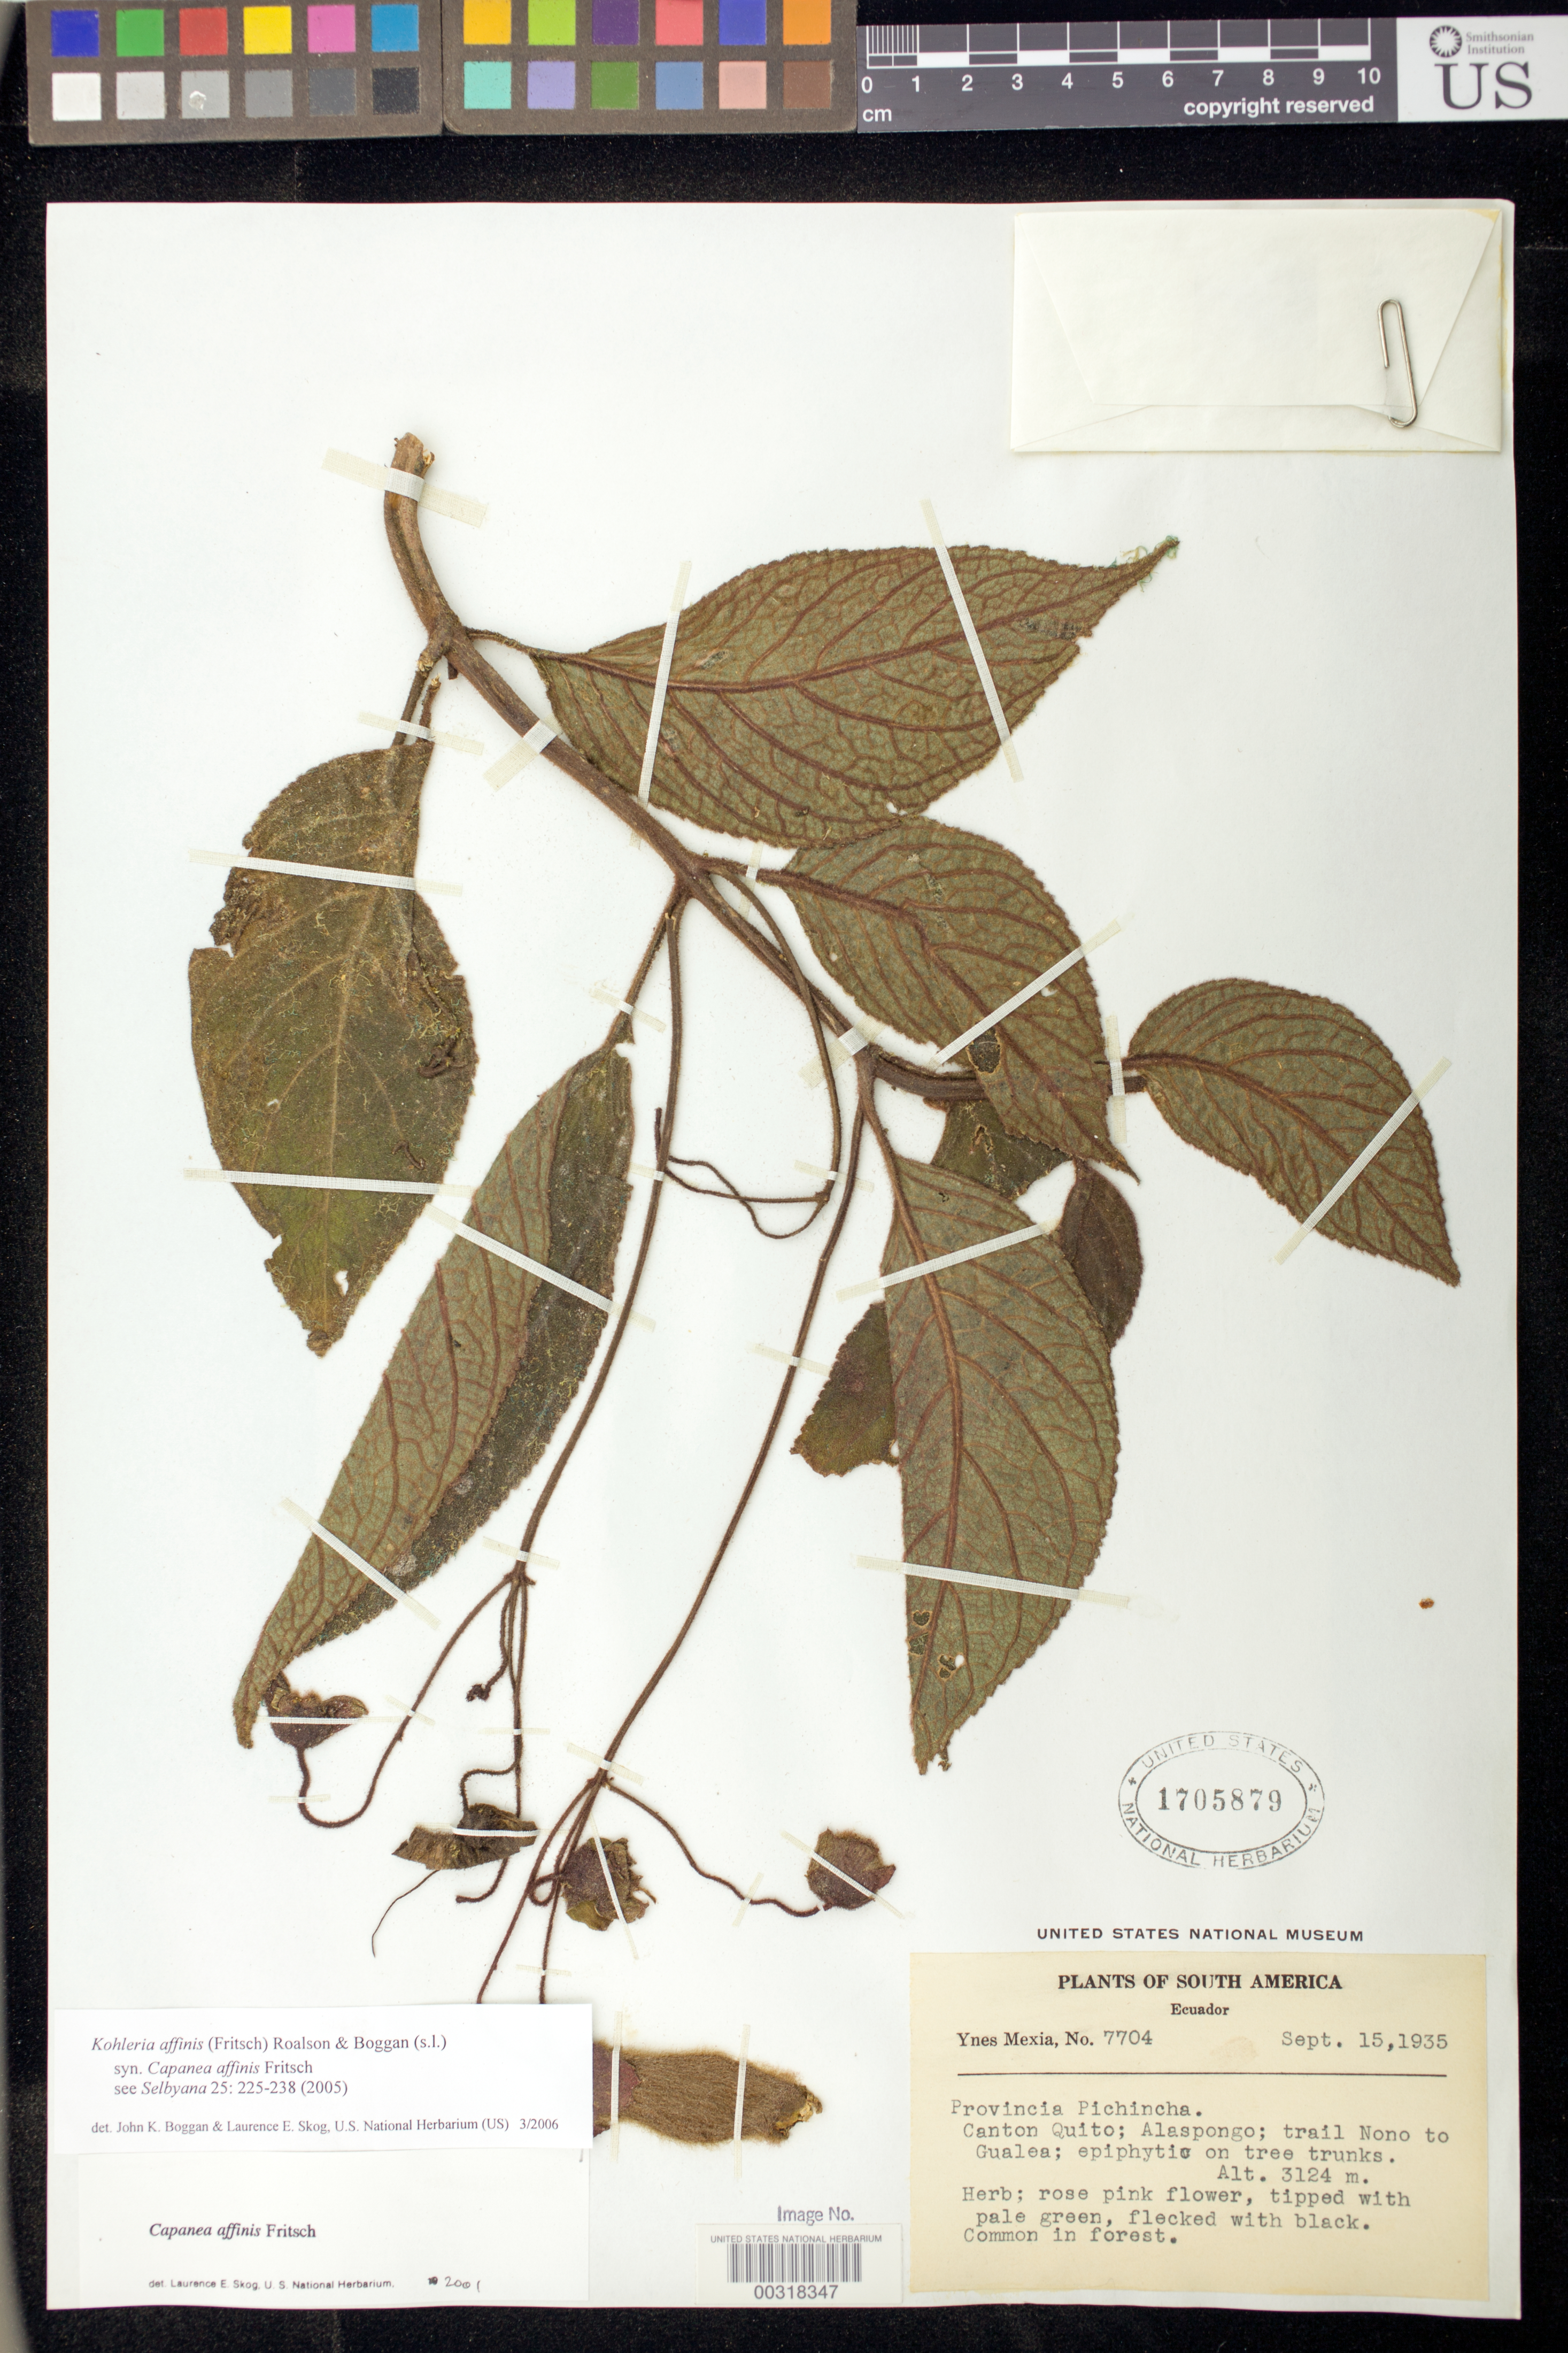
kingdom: Plantae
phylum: Tracheophyta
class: Magnoliopsida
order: Lamiales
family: Gesneriaceae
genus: Kohleria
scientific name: Kohleria affinis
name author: (Fritsch) Roalson & Boggan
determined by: Boggan, J. K.; Skog, L. E.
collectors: Y. Mexia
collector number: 7704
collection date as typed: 15 Sep 1935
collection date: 1935-09-15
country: Ecuador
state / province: Pichincha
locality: Canton Quito; Alaspongo, trail Nono to Gualea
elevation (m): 3124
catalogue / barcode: US 1705879